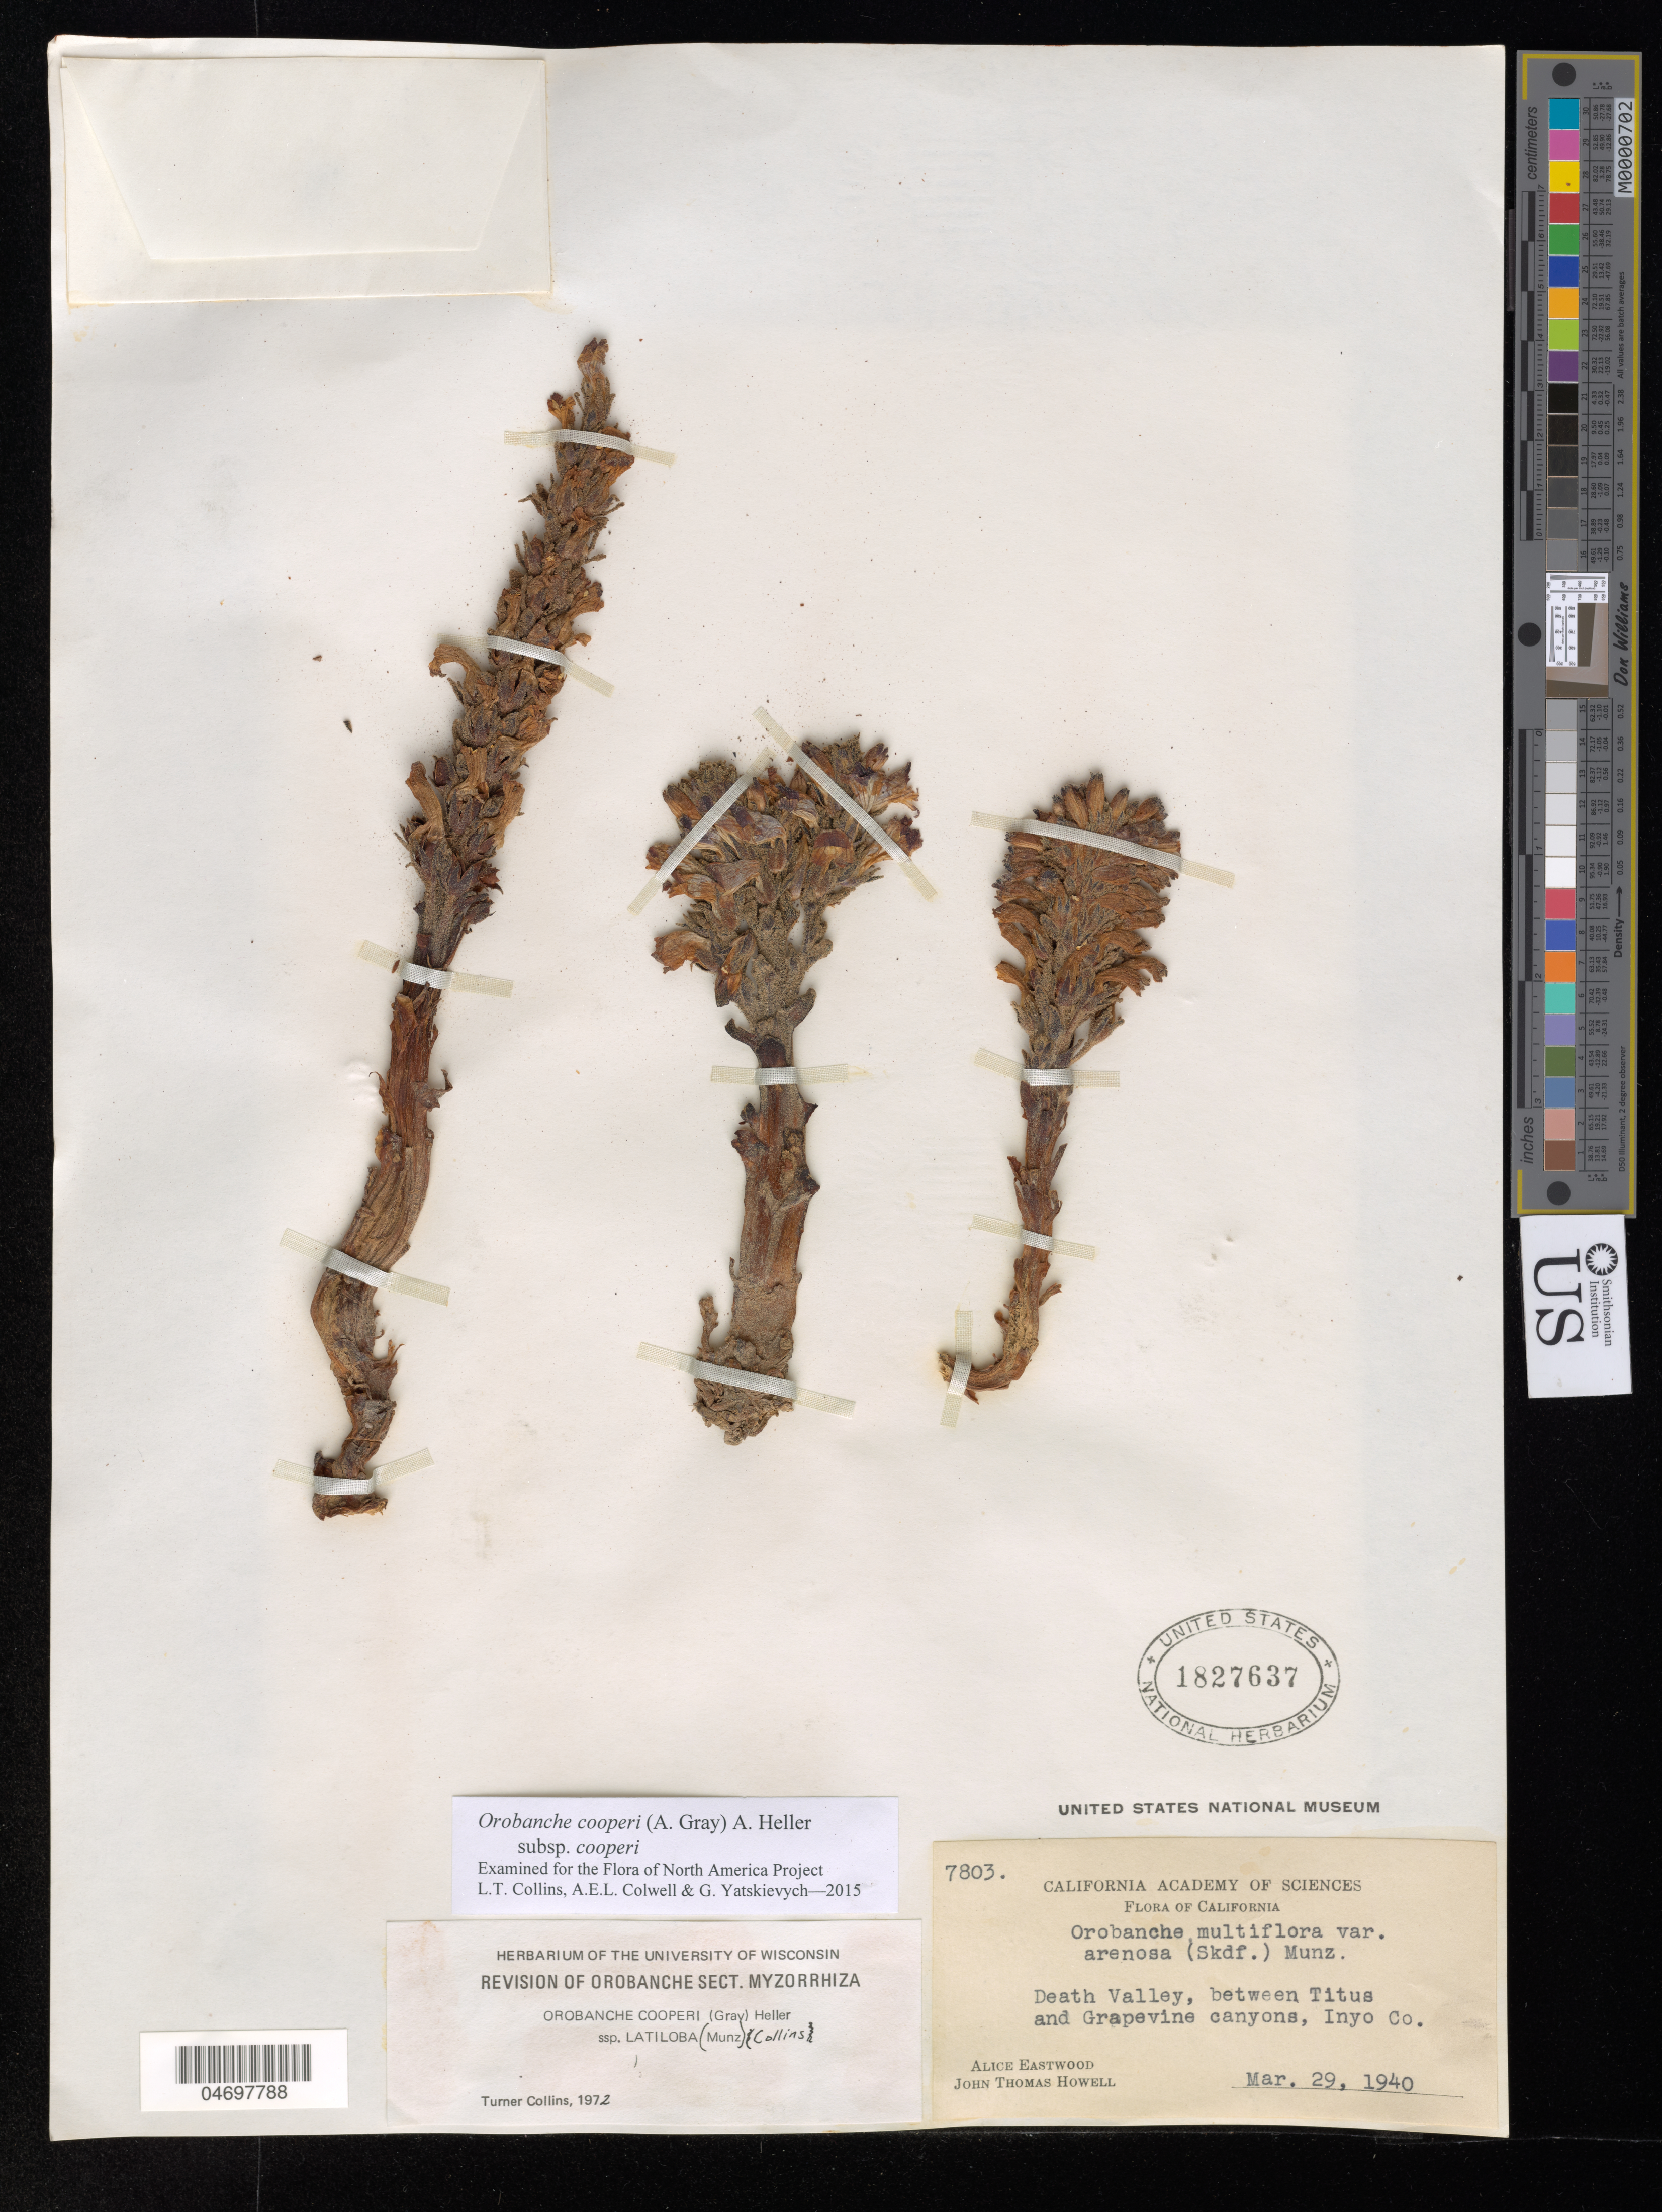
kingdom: Plantae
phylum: Tracheophyta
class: Magnoliopsida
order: Lamiales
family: Orobanchaceae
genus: Orobanche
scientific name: Orobanche cooperi subsp. cooperi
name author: (A. Gray) Heller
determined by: Collins, L. T.; Colwell, A. E.; Yatskievych, G. A.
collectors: A. Eastwood & J. T. Howell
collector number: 7803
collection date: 1940-03-29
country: United States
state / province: California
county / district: Inyo Co.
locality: Between Titus and Grapevine Canyon, Death Valley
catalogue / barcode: US 1827637